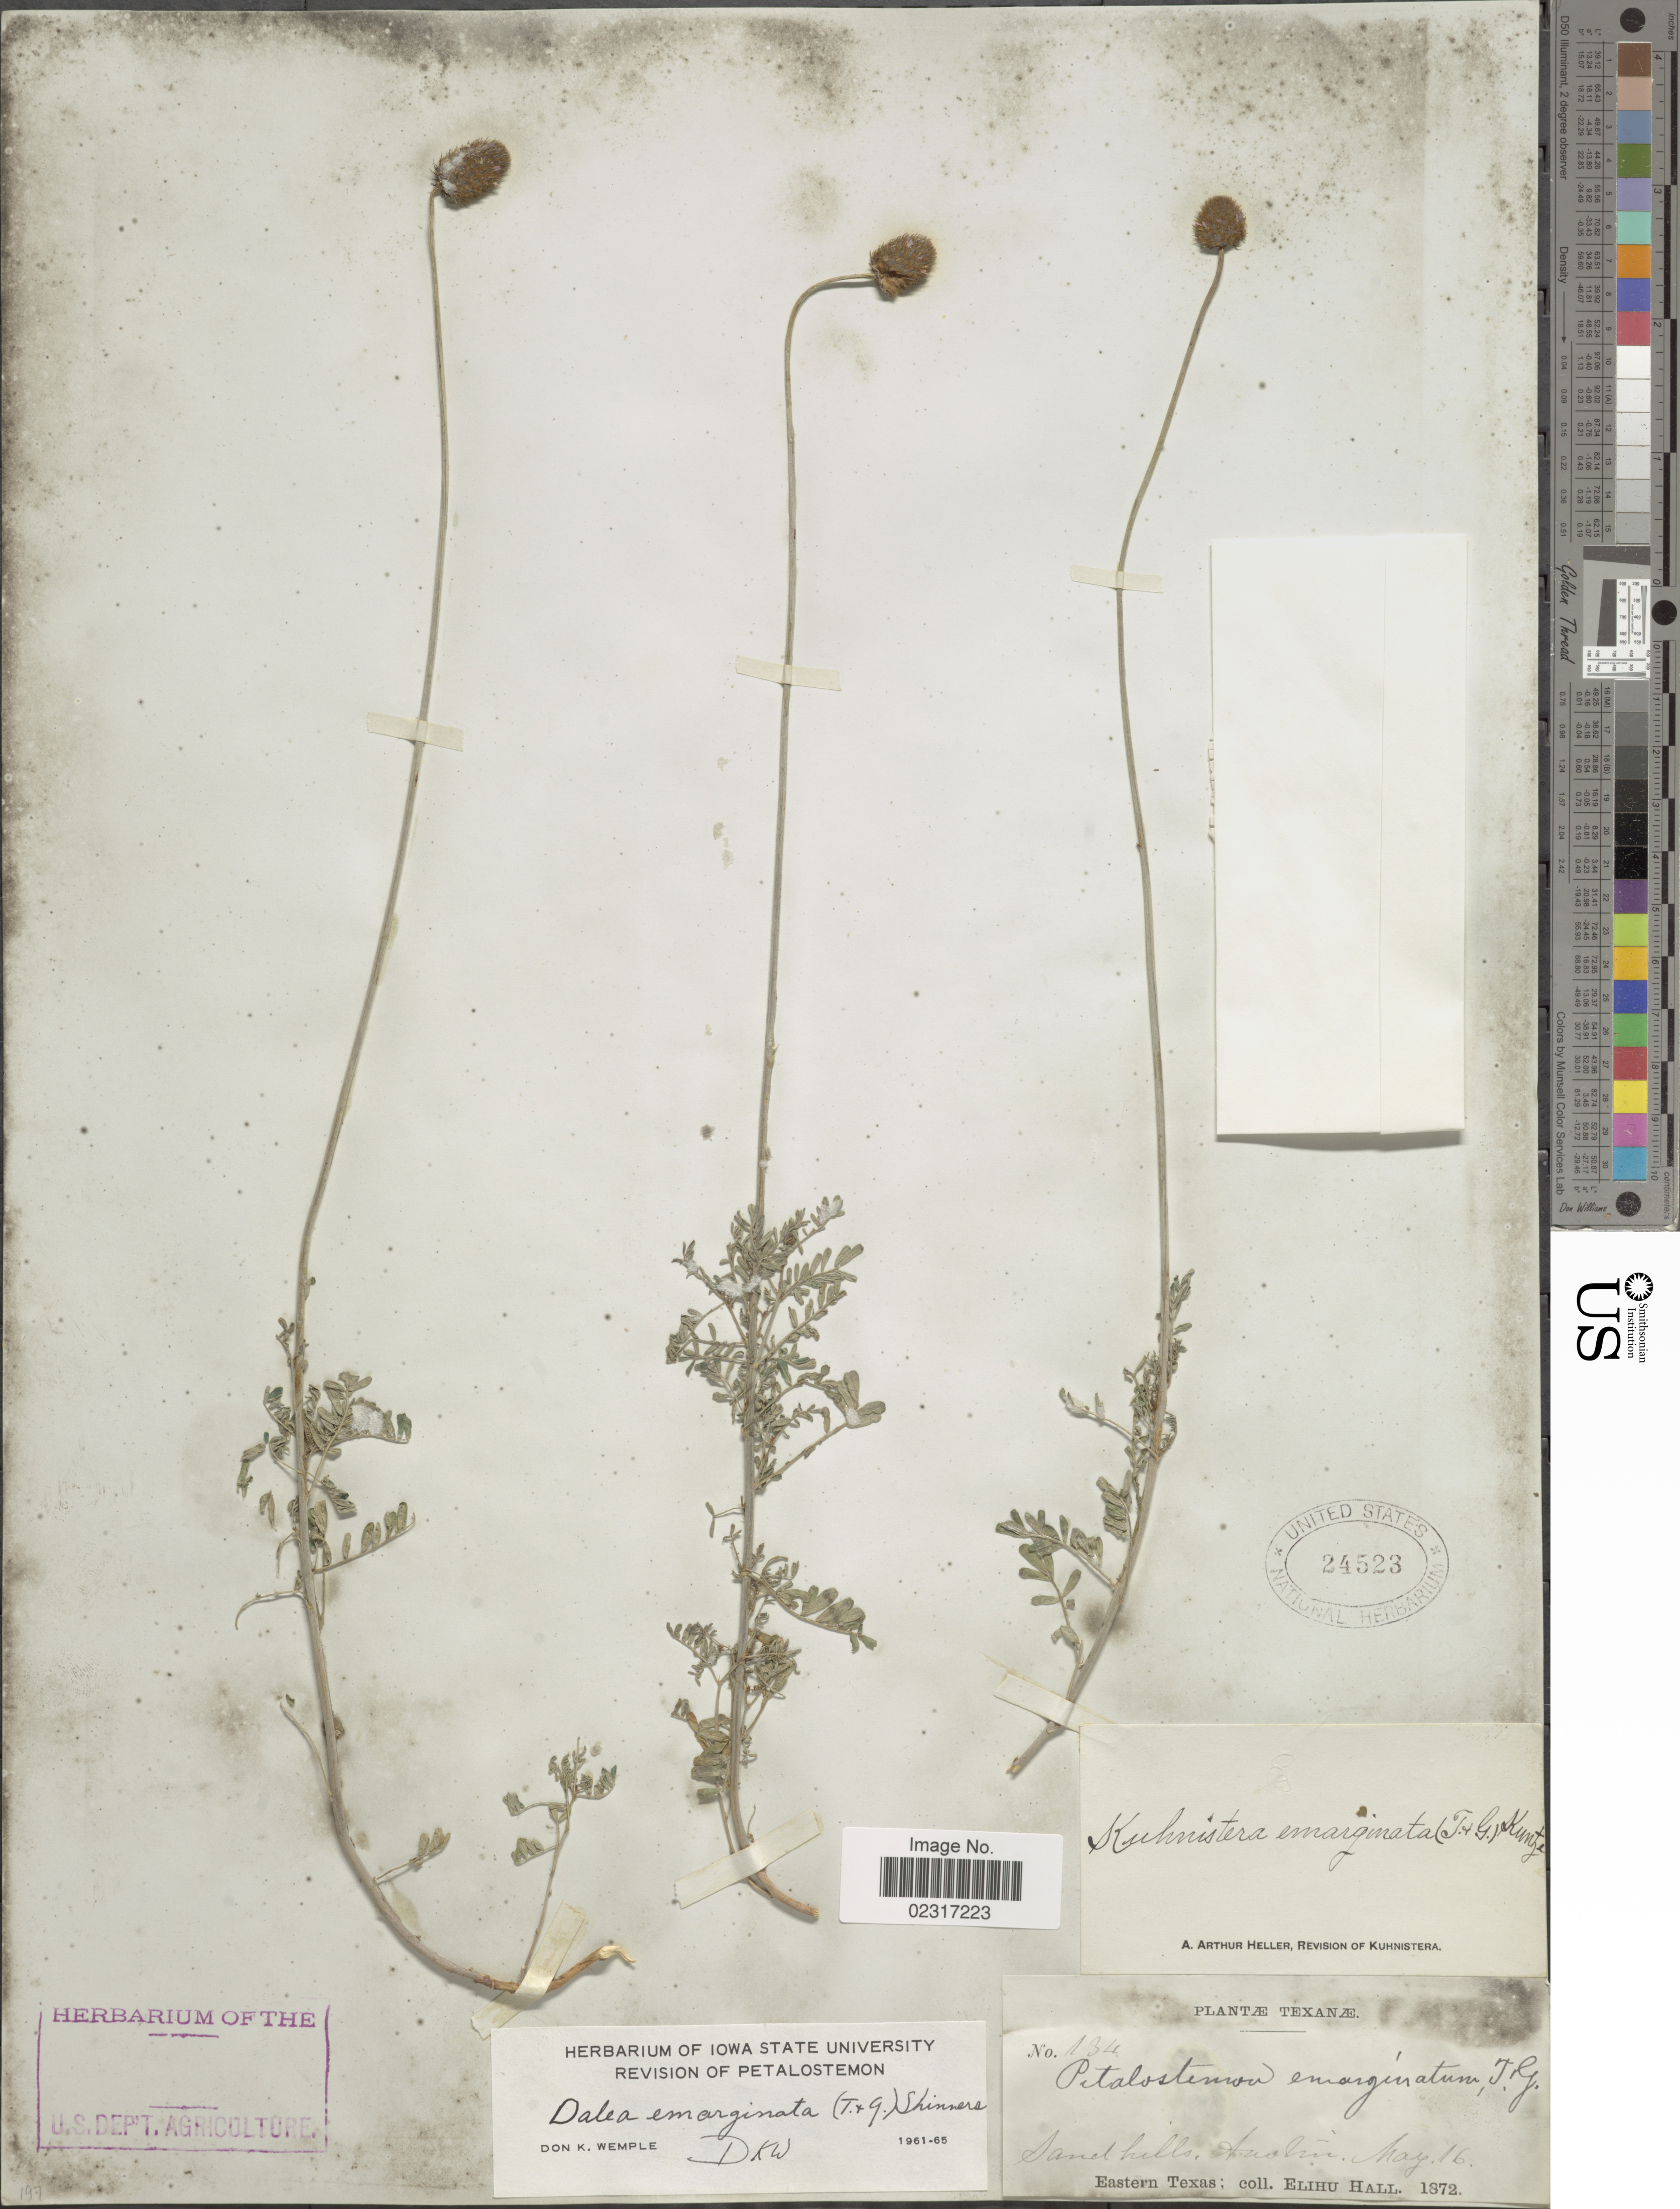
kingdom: Plantae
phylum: Tracheophyta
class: Magnoliopsida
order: Fabales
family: Fabaceae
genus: Dalea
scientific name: Dalea emarginata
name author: (Torr. & A. Gray) Shinners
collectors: E. Hall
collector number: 134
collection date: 1872-05-16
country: United States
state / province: Texas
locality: Sand hills, Austin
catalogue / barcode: US 24523